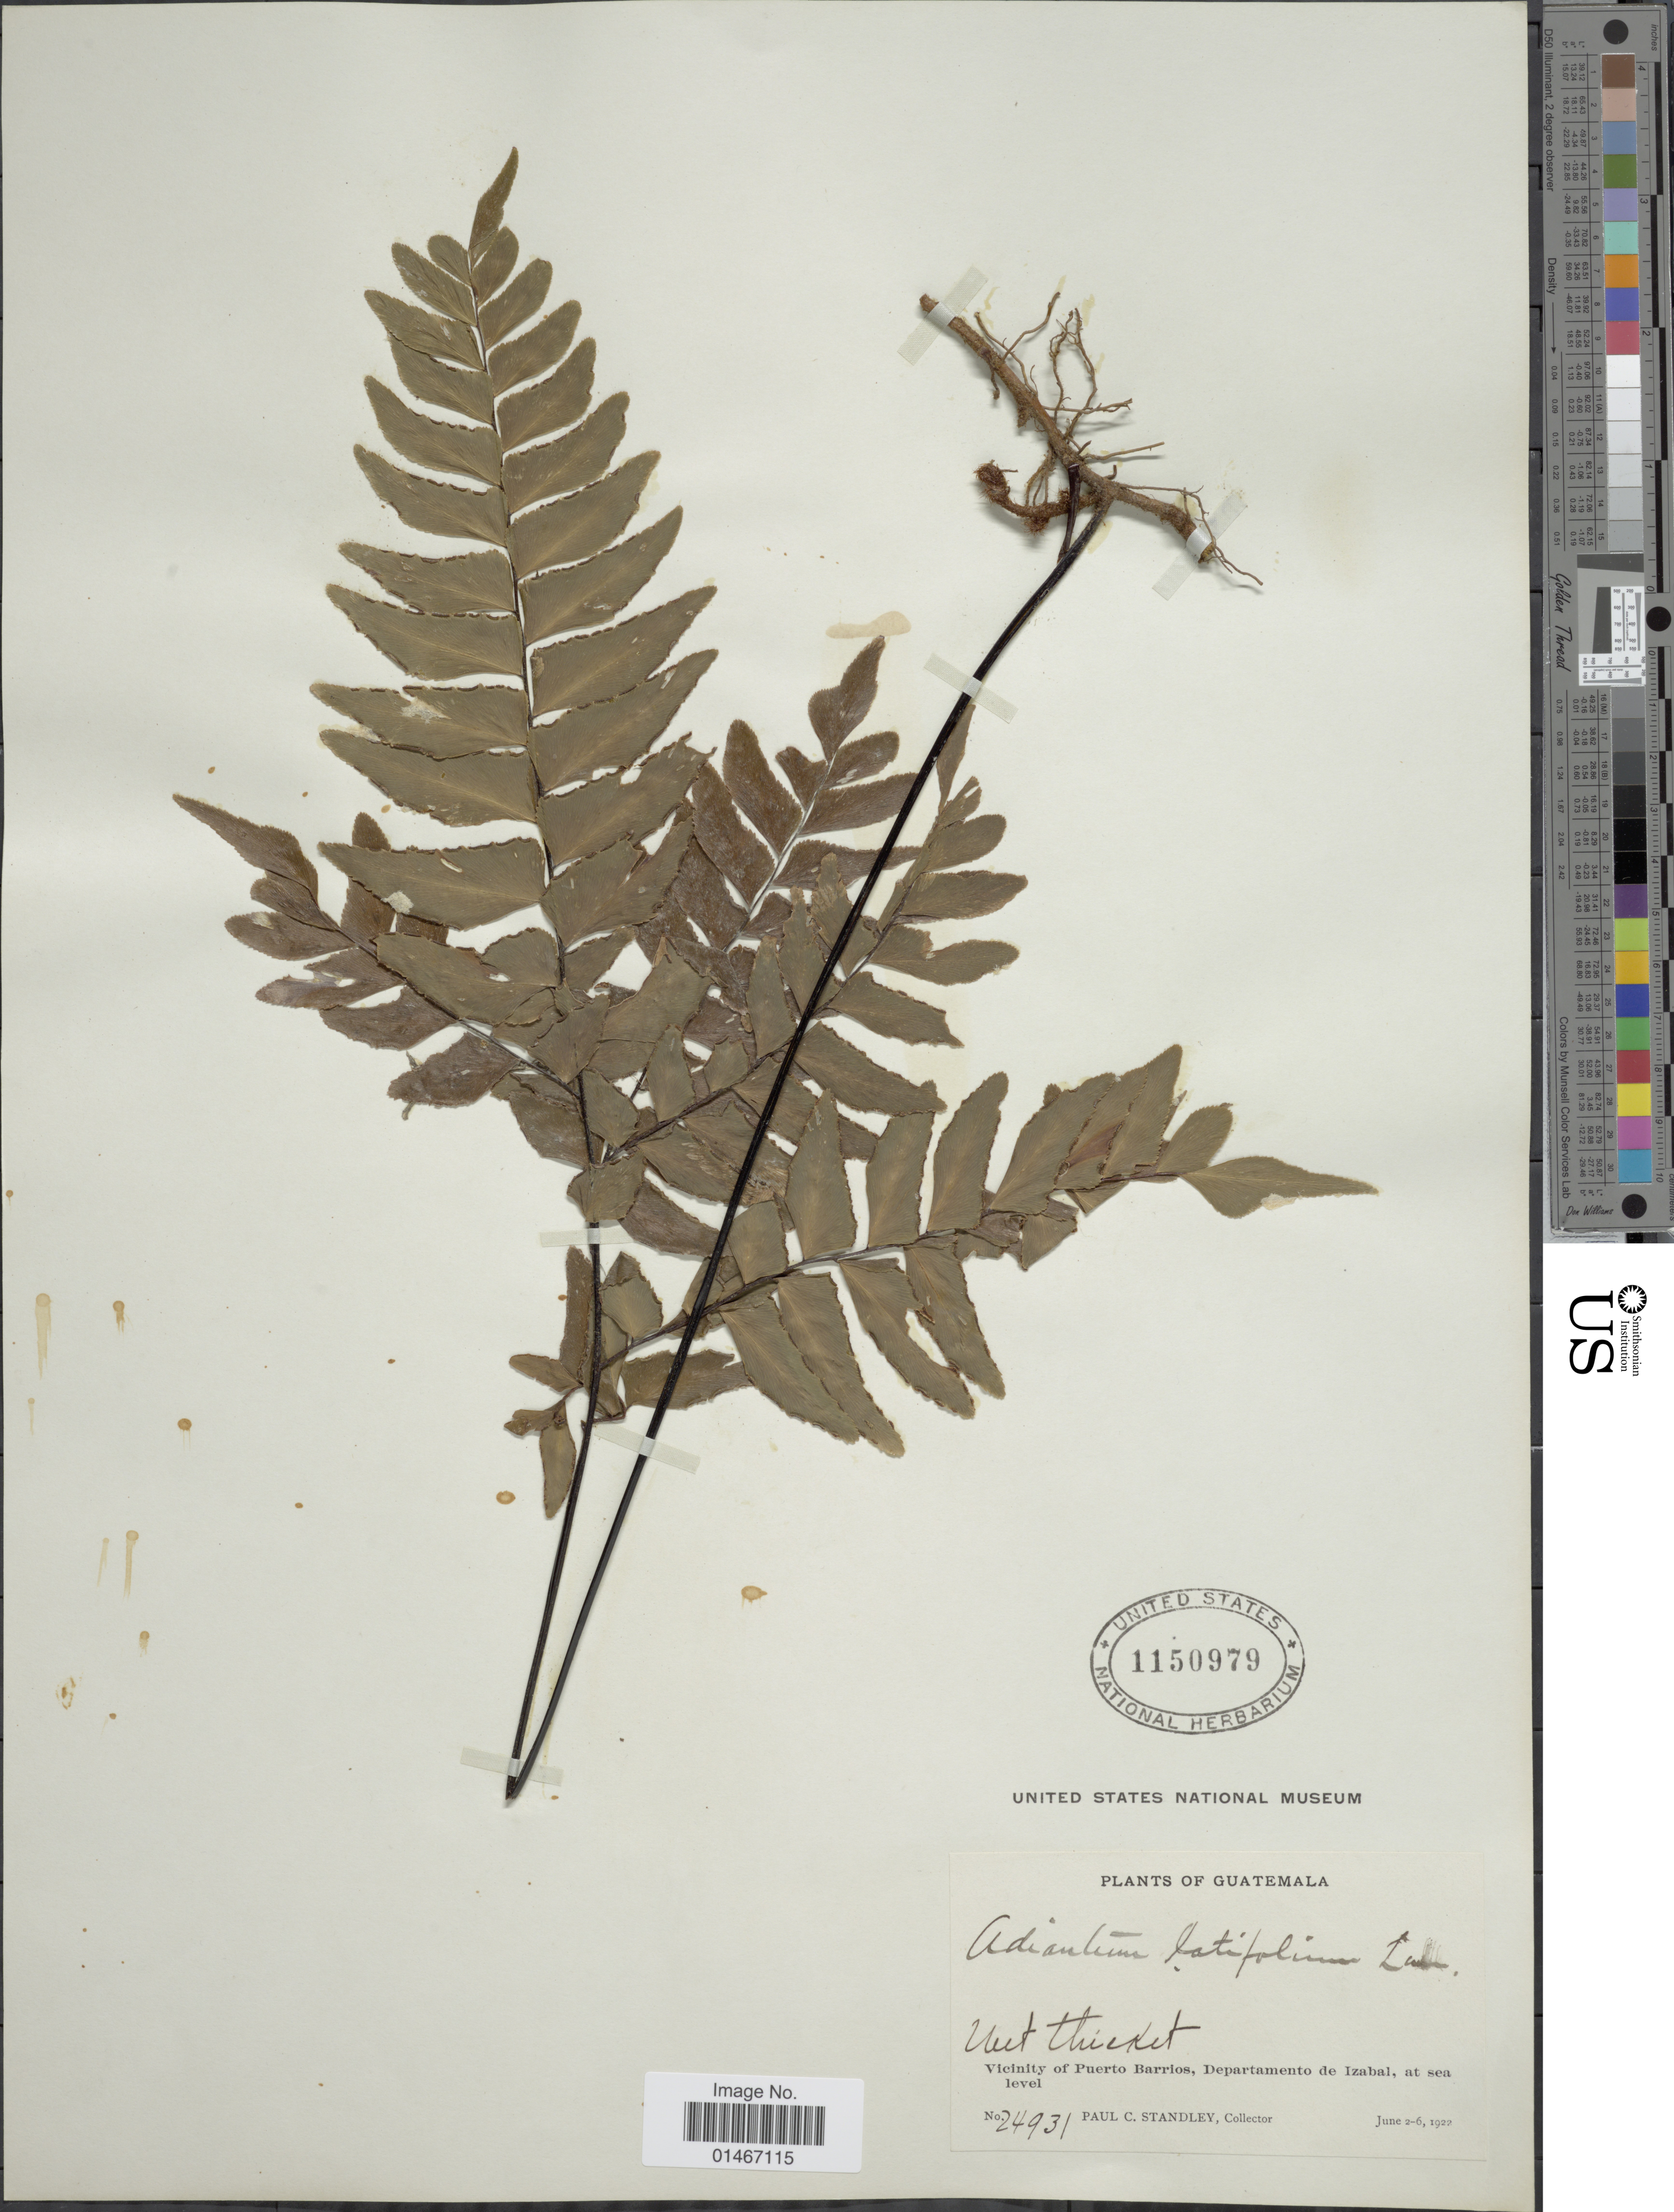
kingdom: Plantae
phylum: Tracheophyta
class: Polypodiopsida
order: Polypodiales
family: Pteridaceae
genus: Adiantum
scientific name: Adiantum latifolium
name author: Lam.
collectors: P. C. Standley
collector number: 24931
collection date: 1922-06-02/1922-06-06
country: Guatemala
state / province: Izabal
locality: Vicinity of Puerto Barrios, Departameno de Izabal.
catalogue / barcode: US 1150979